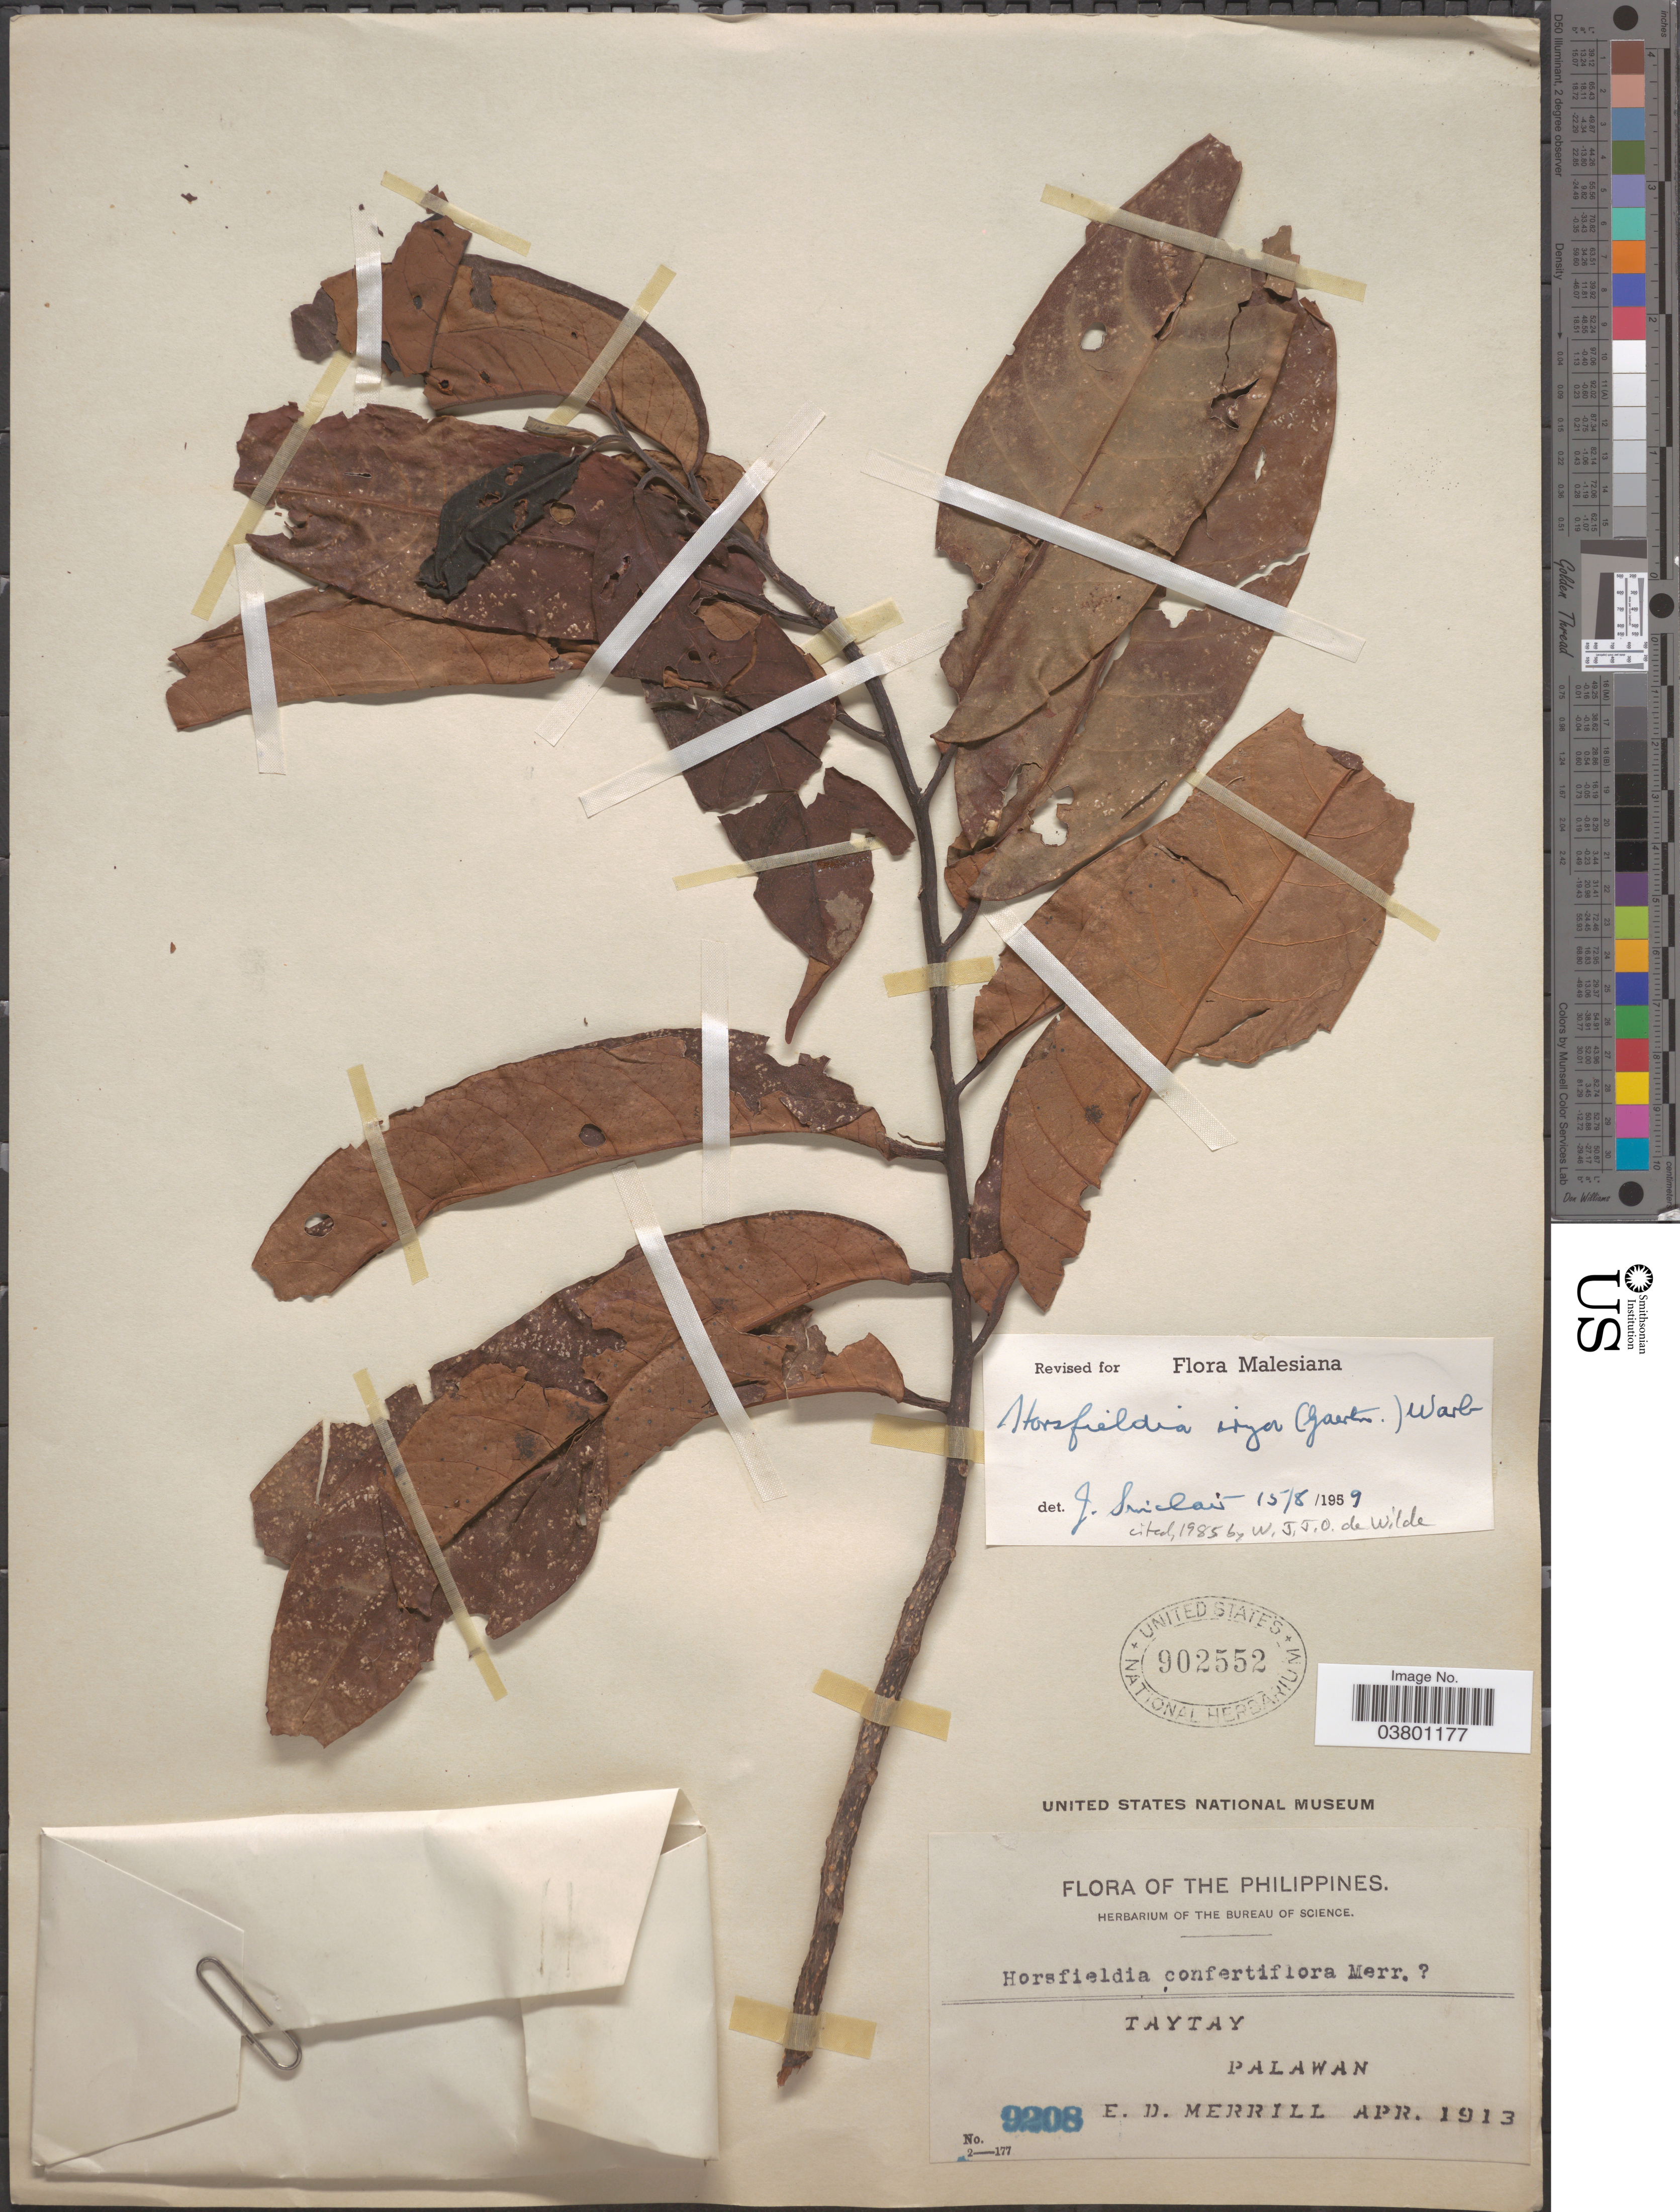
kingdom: Plantae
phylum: Tracheophyta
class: Magnoliopsida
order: Magnoliales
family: Myristicaceae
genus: Horsfieldia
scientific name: Horsfieldia irya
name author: (Gaertn.) Warb.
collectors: E. D. Merrill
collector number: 9208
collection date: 1913-04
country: Philippines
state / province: Mimaropa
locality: Taytay. Palawan.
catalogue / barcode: US 902552